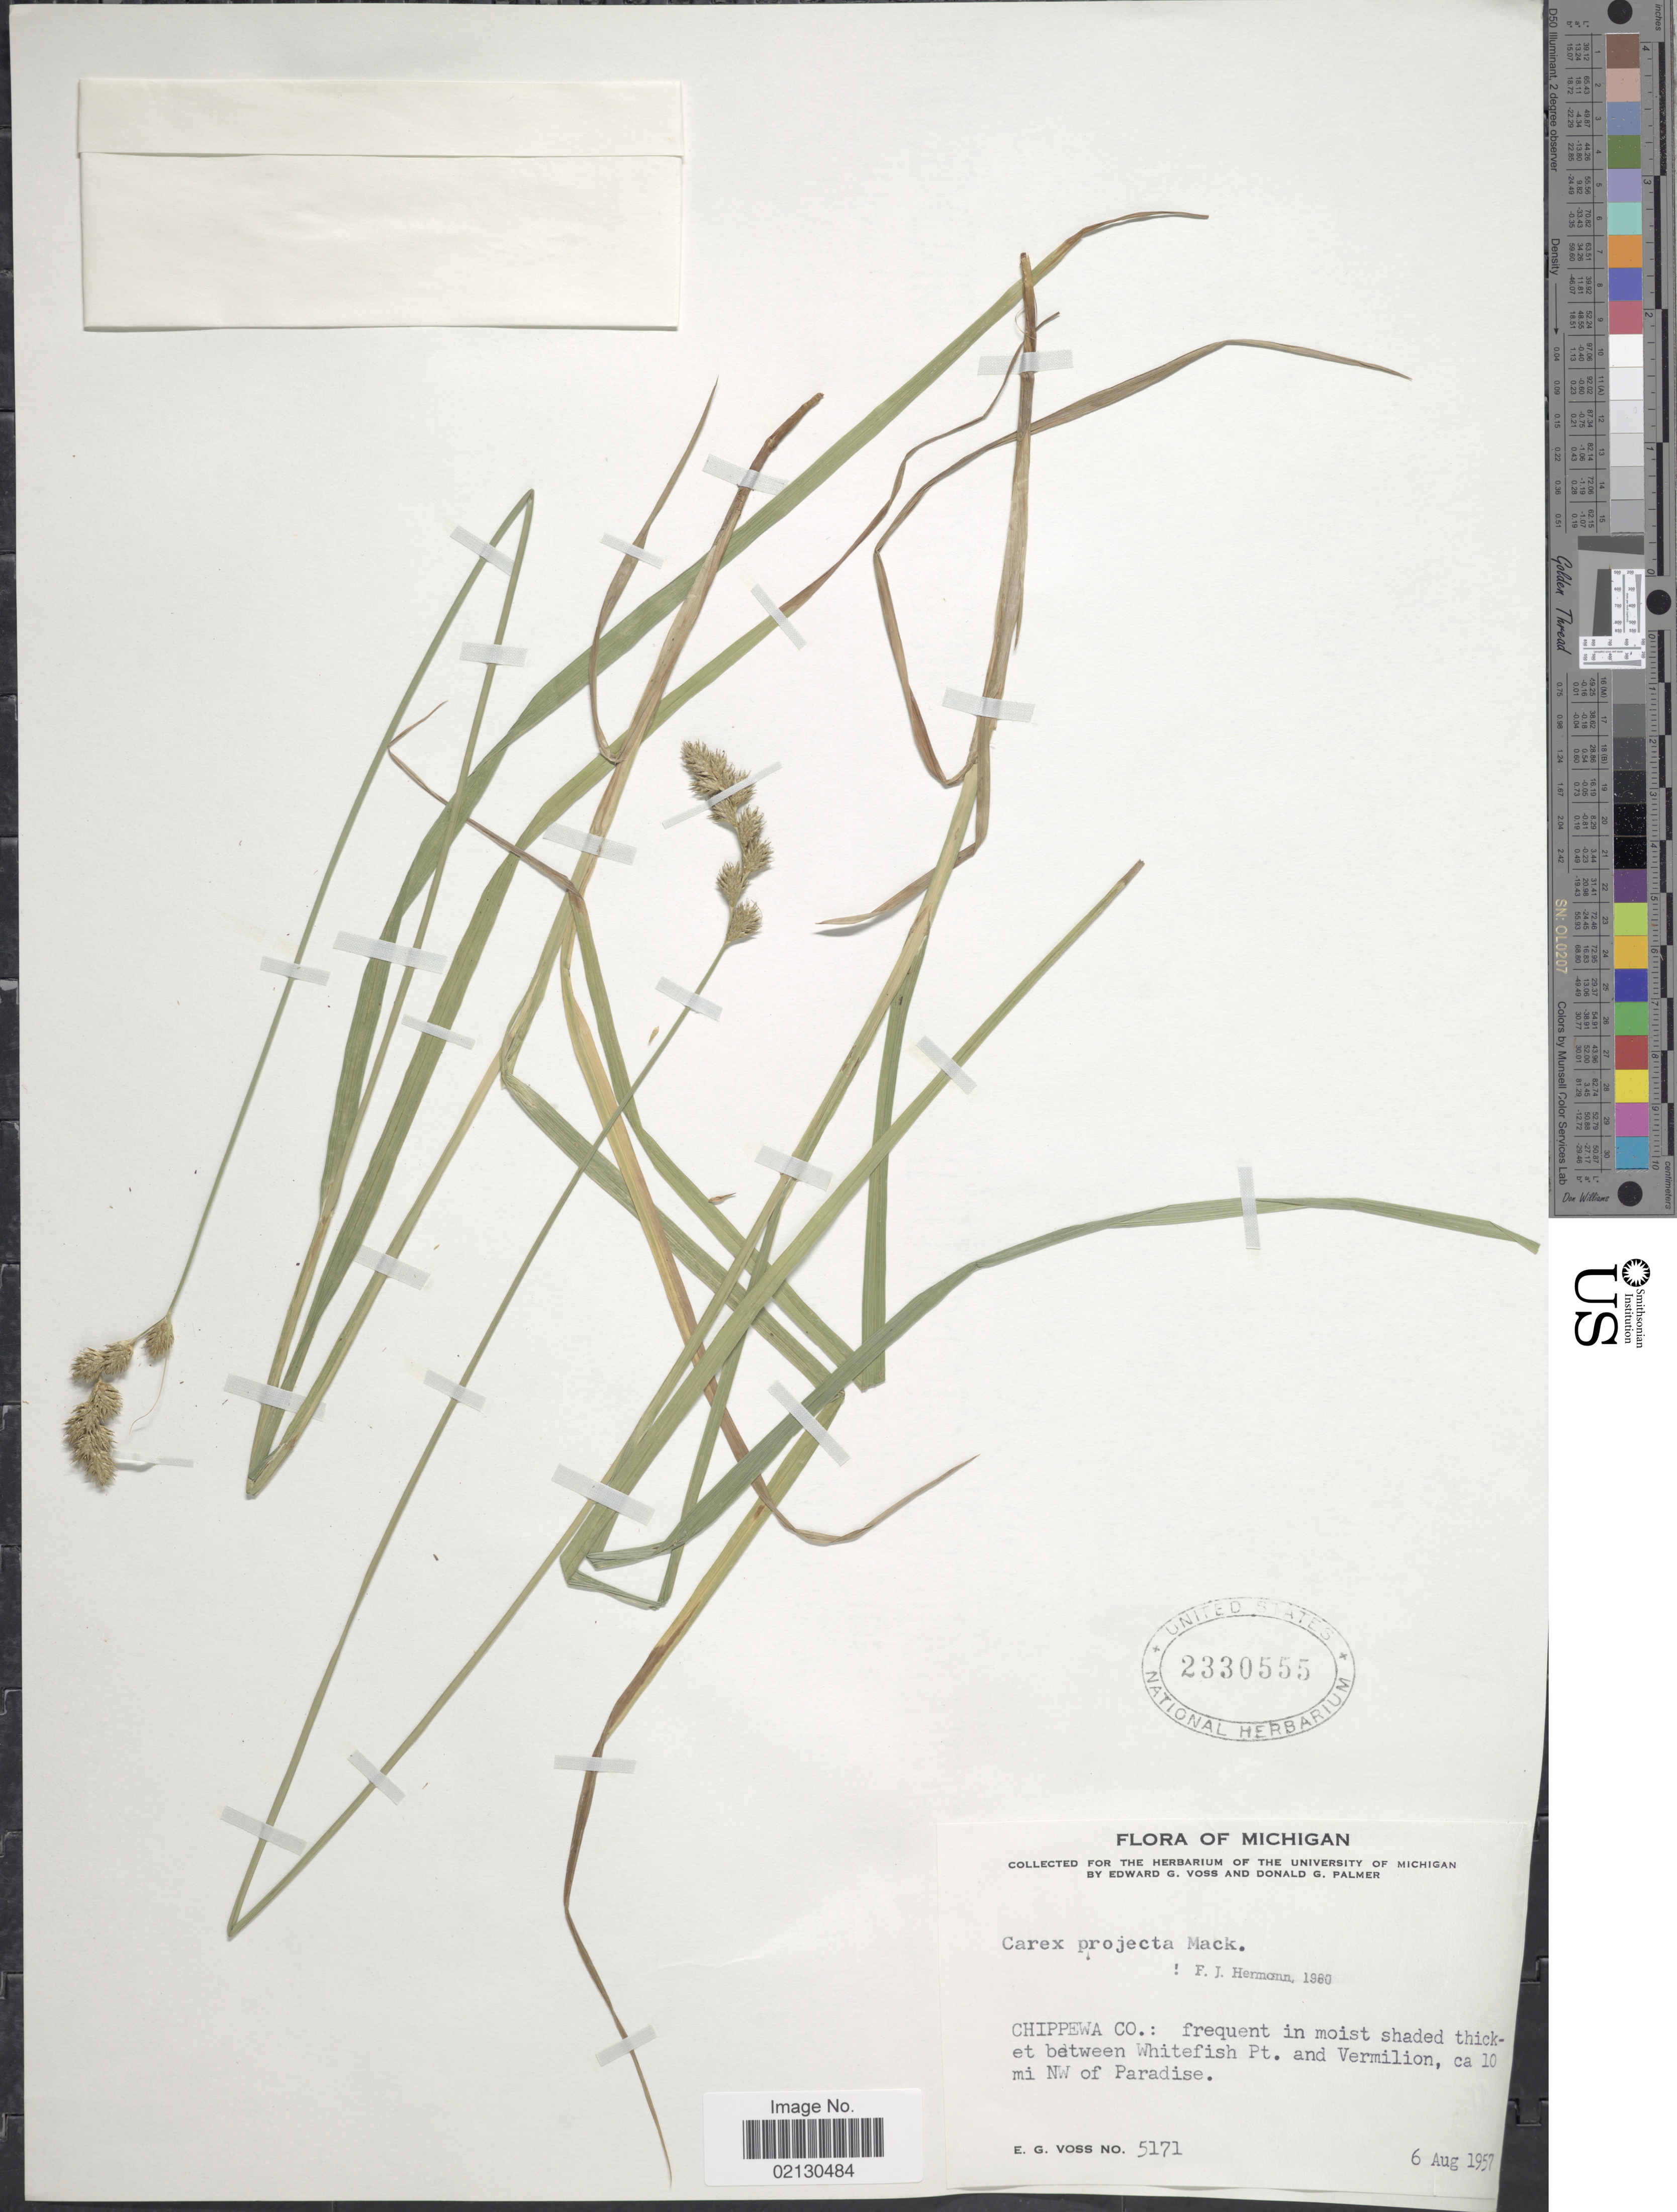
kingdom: Plantae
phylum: Tracheophyta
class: Liliopsida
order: Poales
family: Cyperaceae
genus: Carex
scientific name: Carex projecta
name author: Mack.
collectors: E. G. Voss & D. Palmer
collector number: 5171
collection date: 1957-08-06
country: United States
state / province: Michigan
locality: Chippewa Co.: between Whitefish Pt. and Vermillion, ca 10 mi NW of Paradise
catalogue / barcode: US 2330555